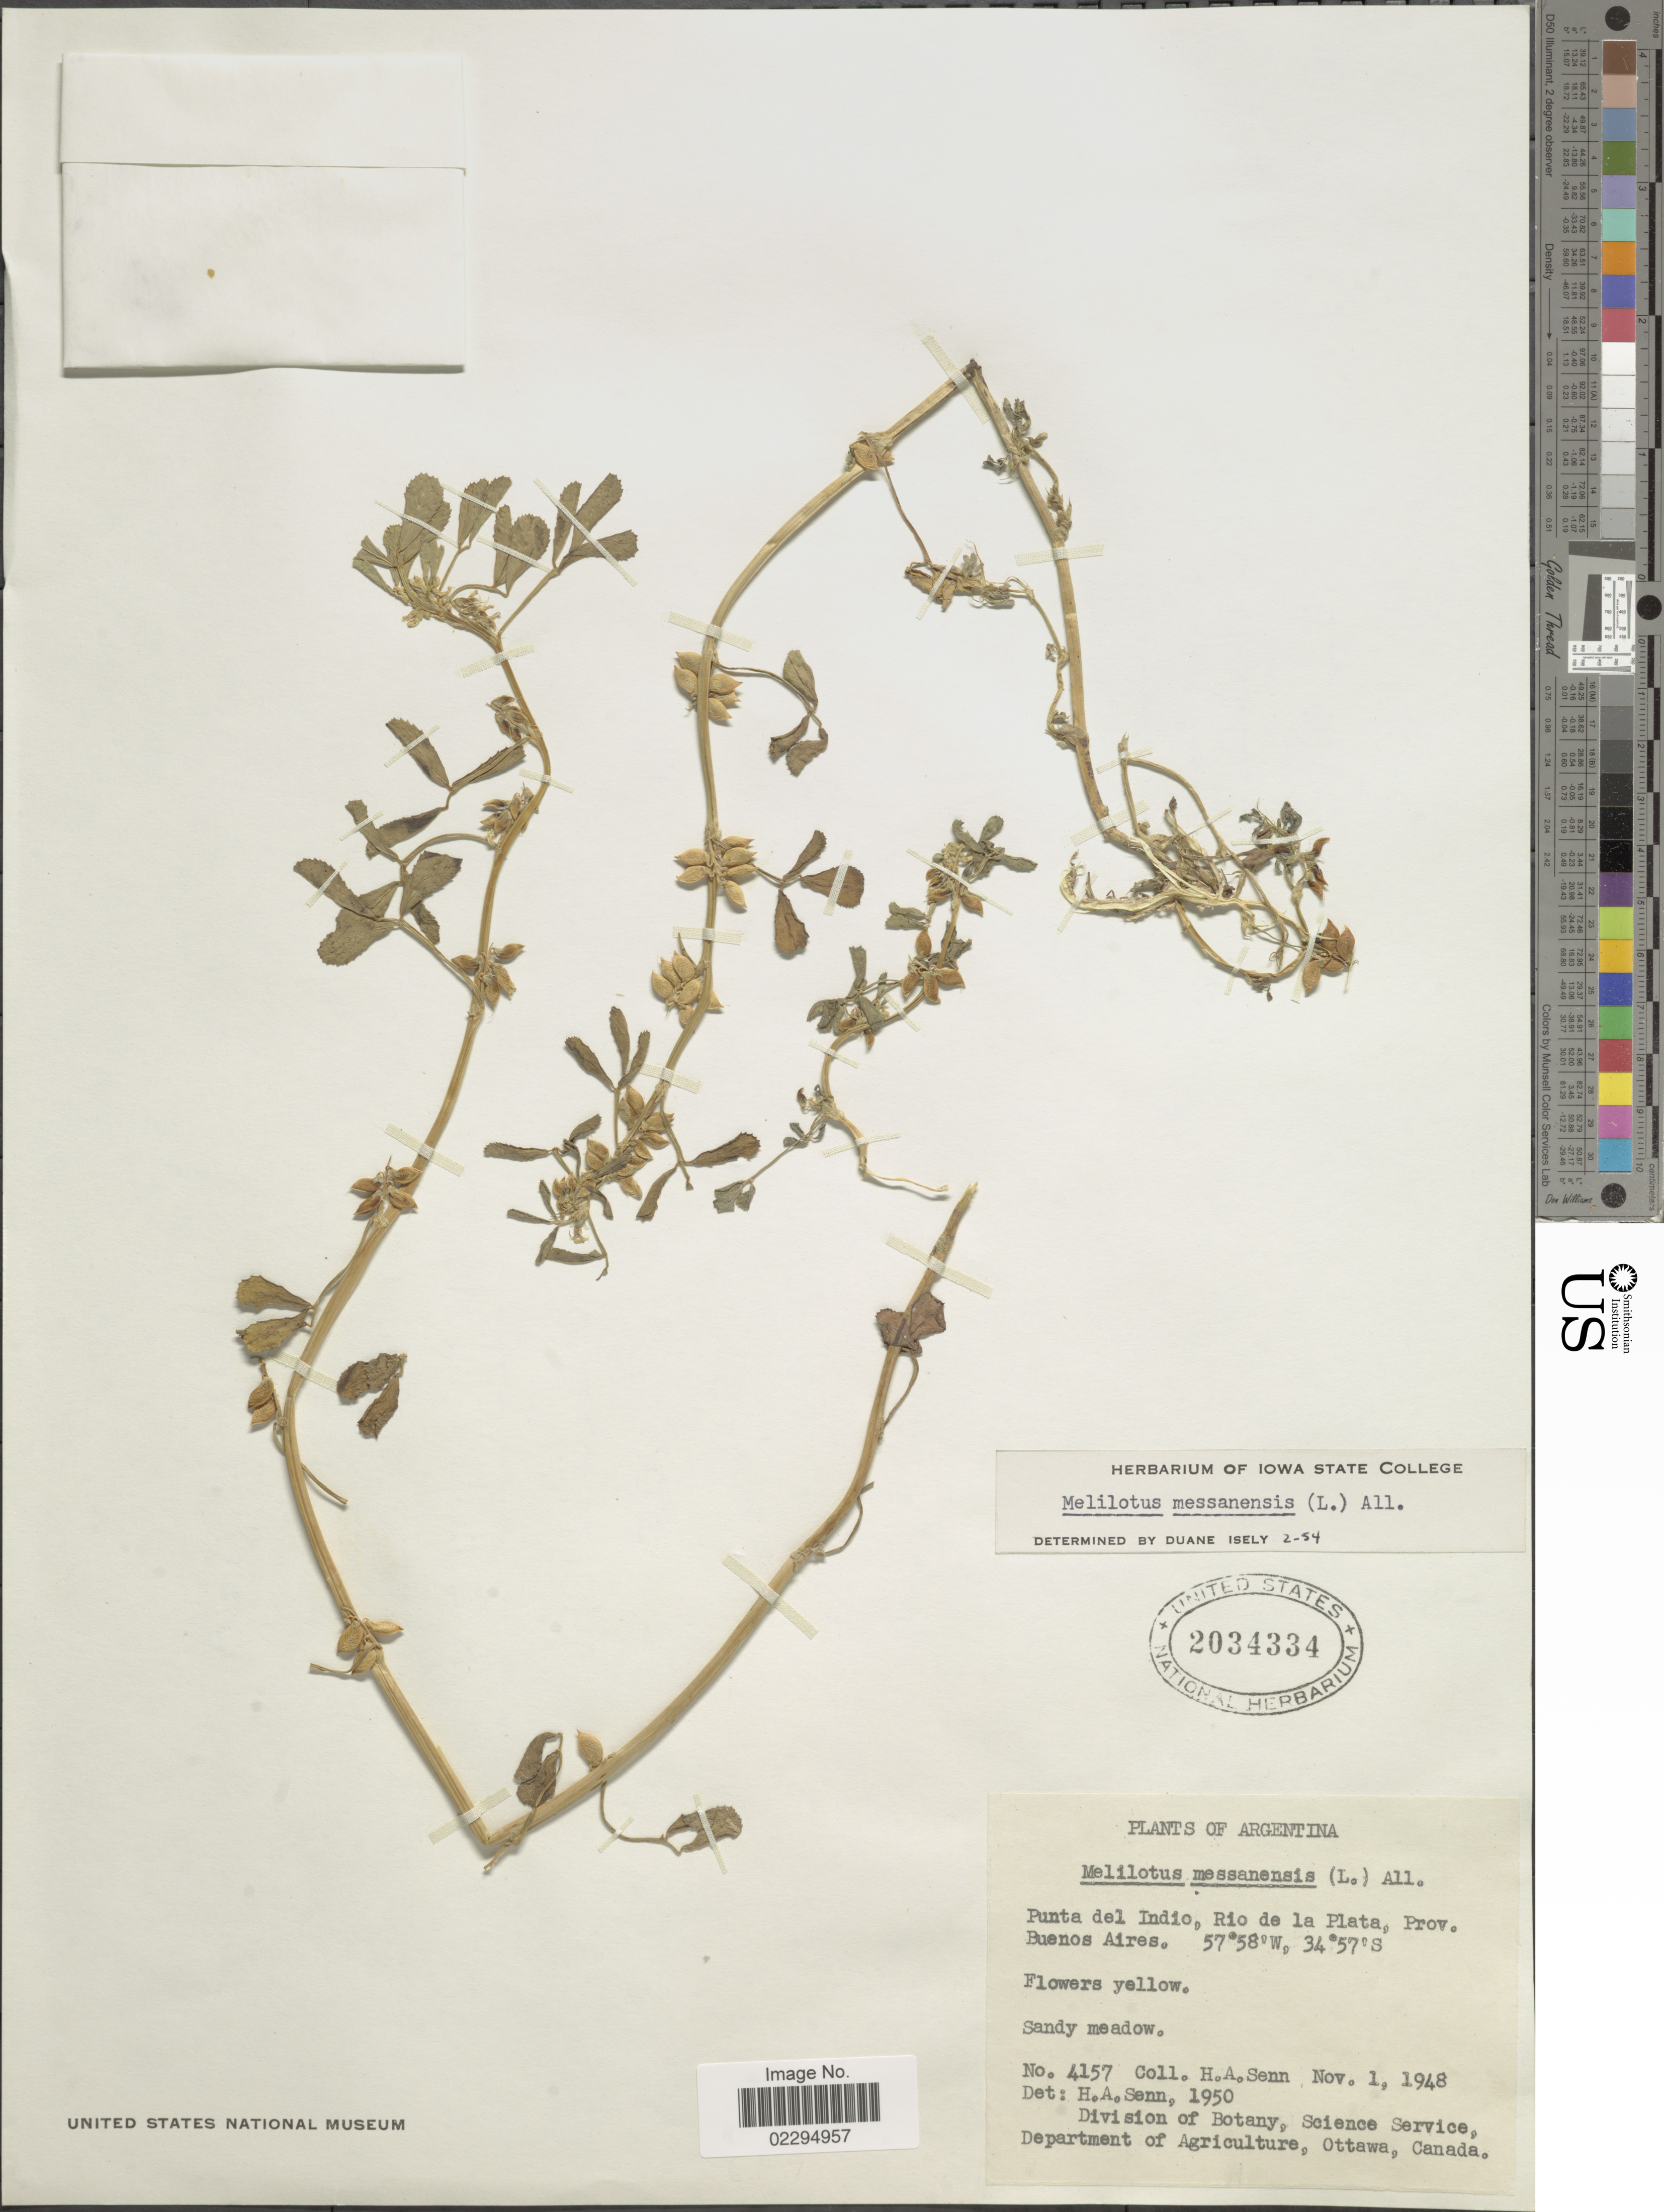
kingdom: Plantae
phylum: Tracheophyta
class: Magnoliopsida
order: Fabales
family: Fabaceae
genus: Melilotus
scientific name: Melilotus messanensis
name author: All.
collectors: H. Senn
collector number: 4157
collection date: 1948-11-01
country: Argentina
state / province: Buenos Aires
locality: Punto del Indio, Rio de la Plata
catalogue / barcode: US 2034334